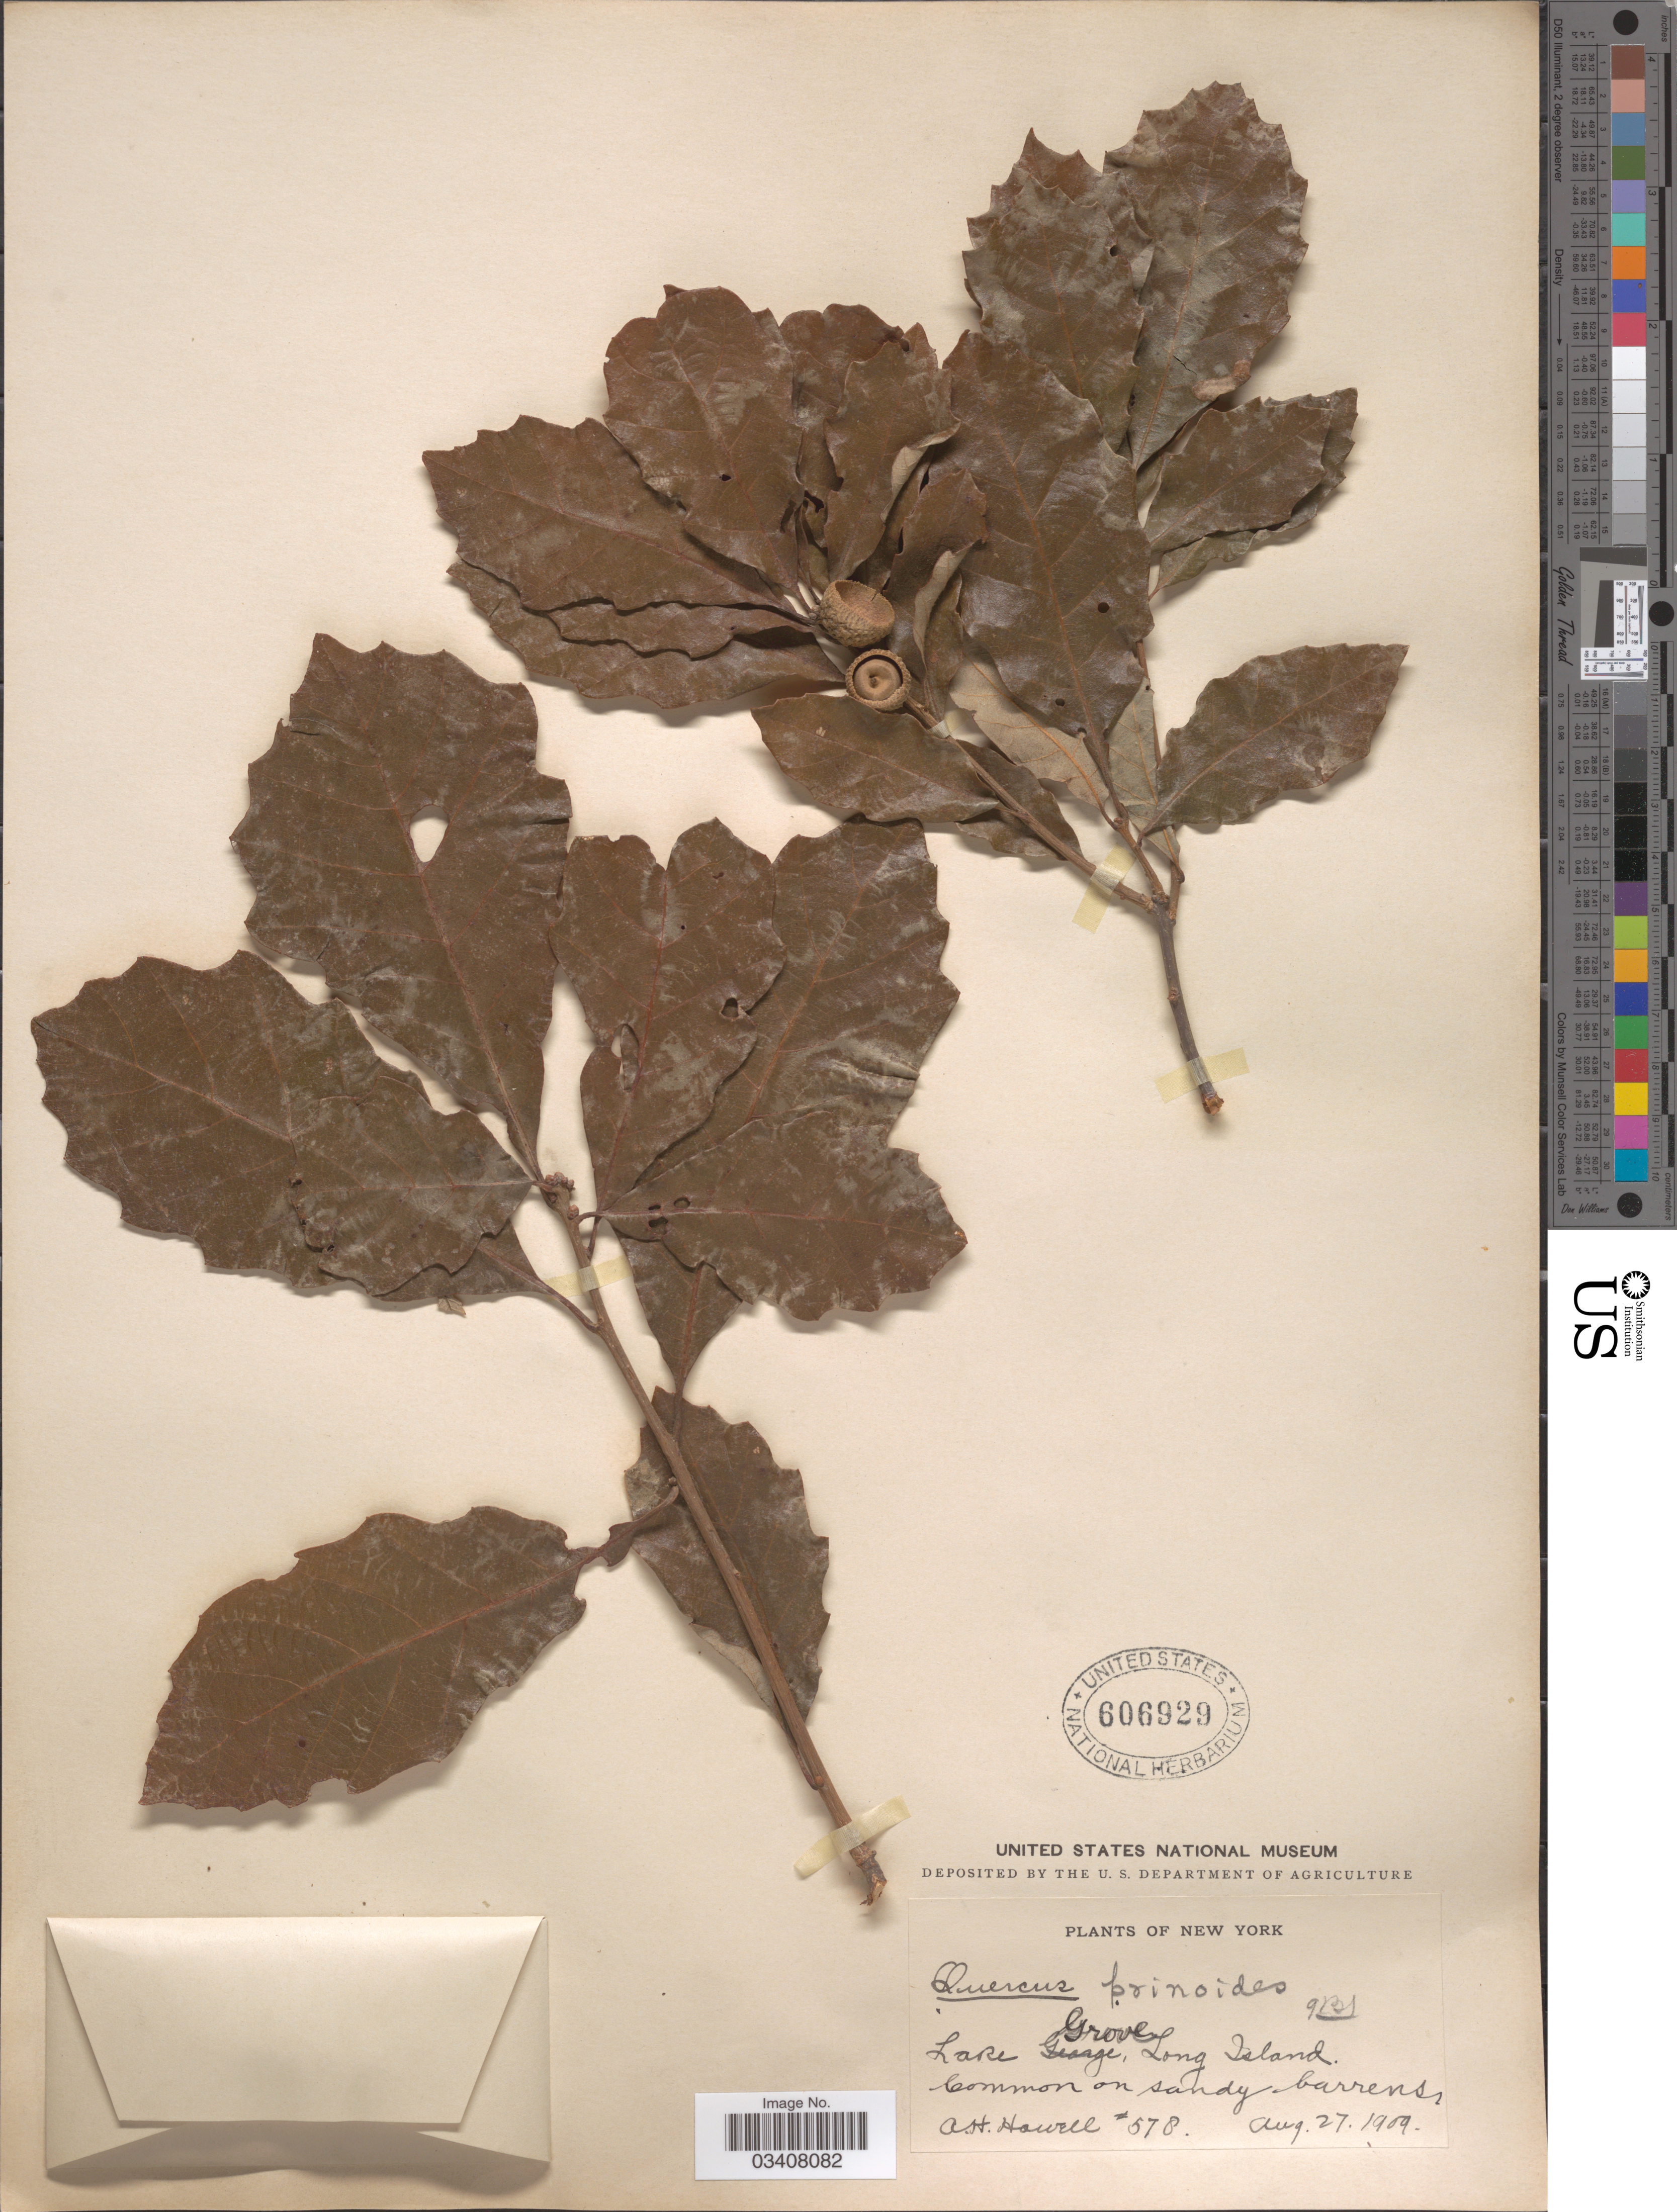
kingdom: Plantae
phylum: Tracheophyta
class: Magnoliopsida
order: Fagales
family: Fagaceae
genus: Quercus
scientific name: Quercus prinoides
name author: Willd.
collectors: A. Howell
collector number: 578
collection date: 1909-08-27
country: United States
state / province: New York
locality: Lake Grove, Long Island.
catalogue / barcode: US 606929